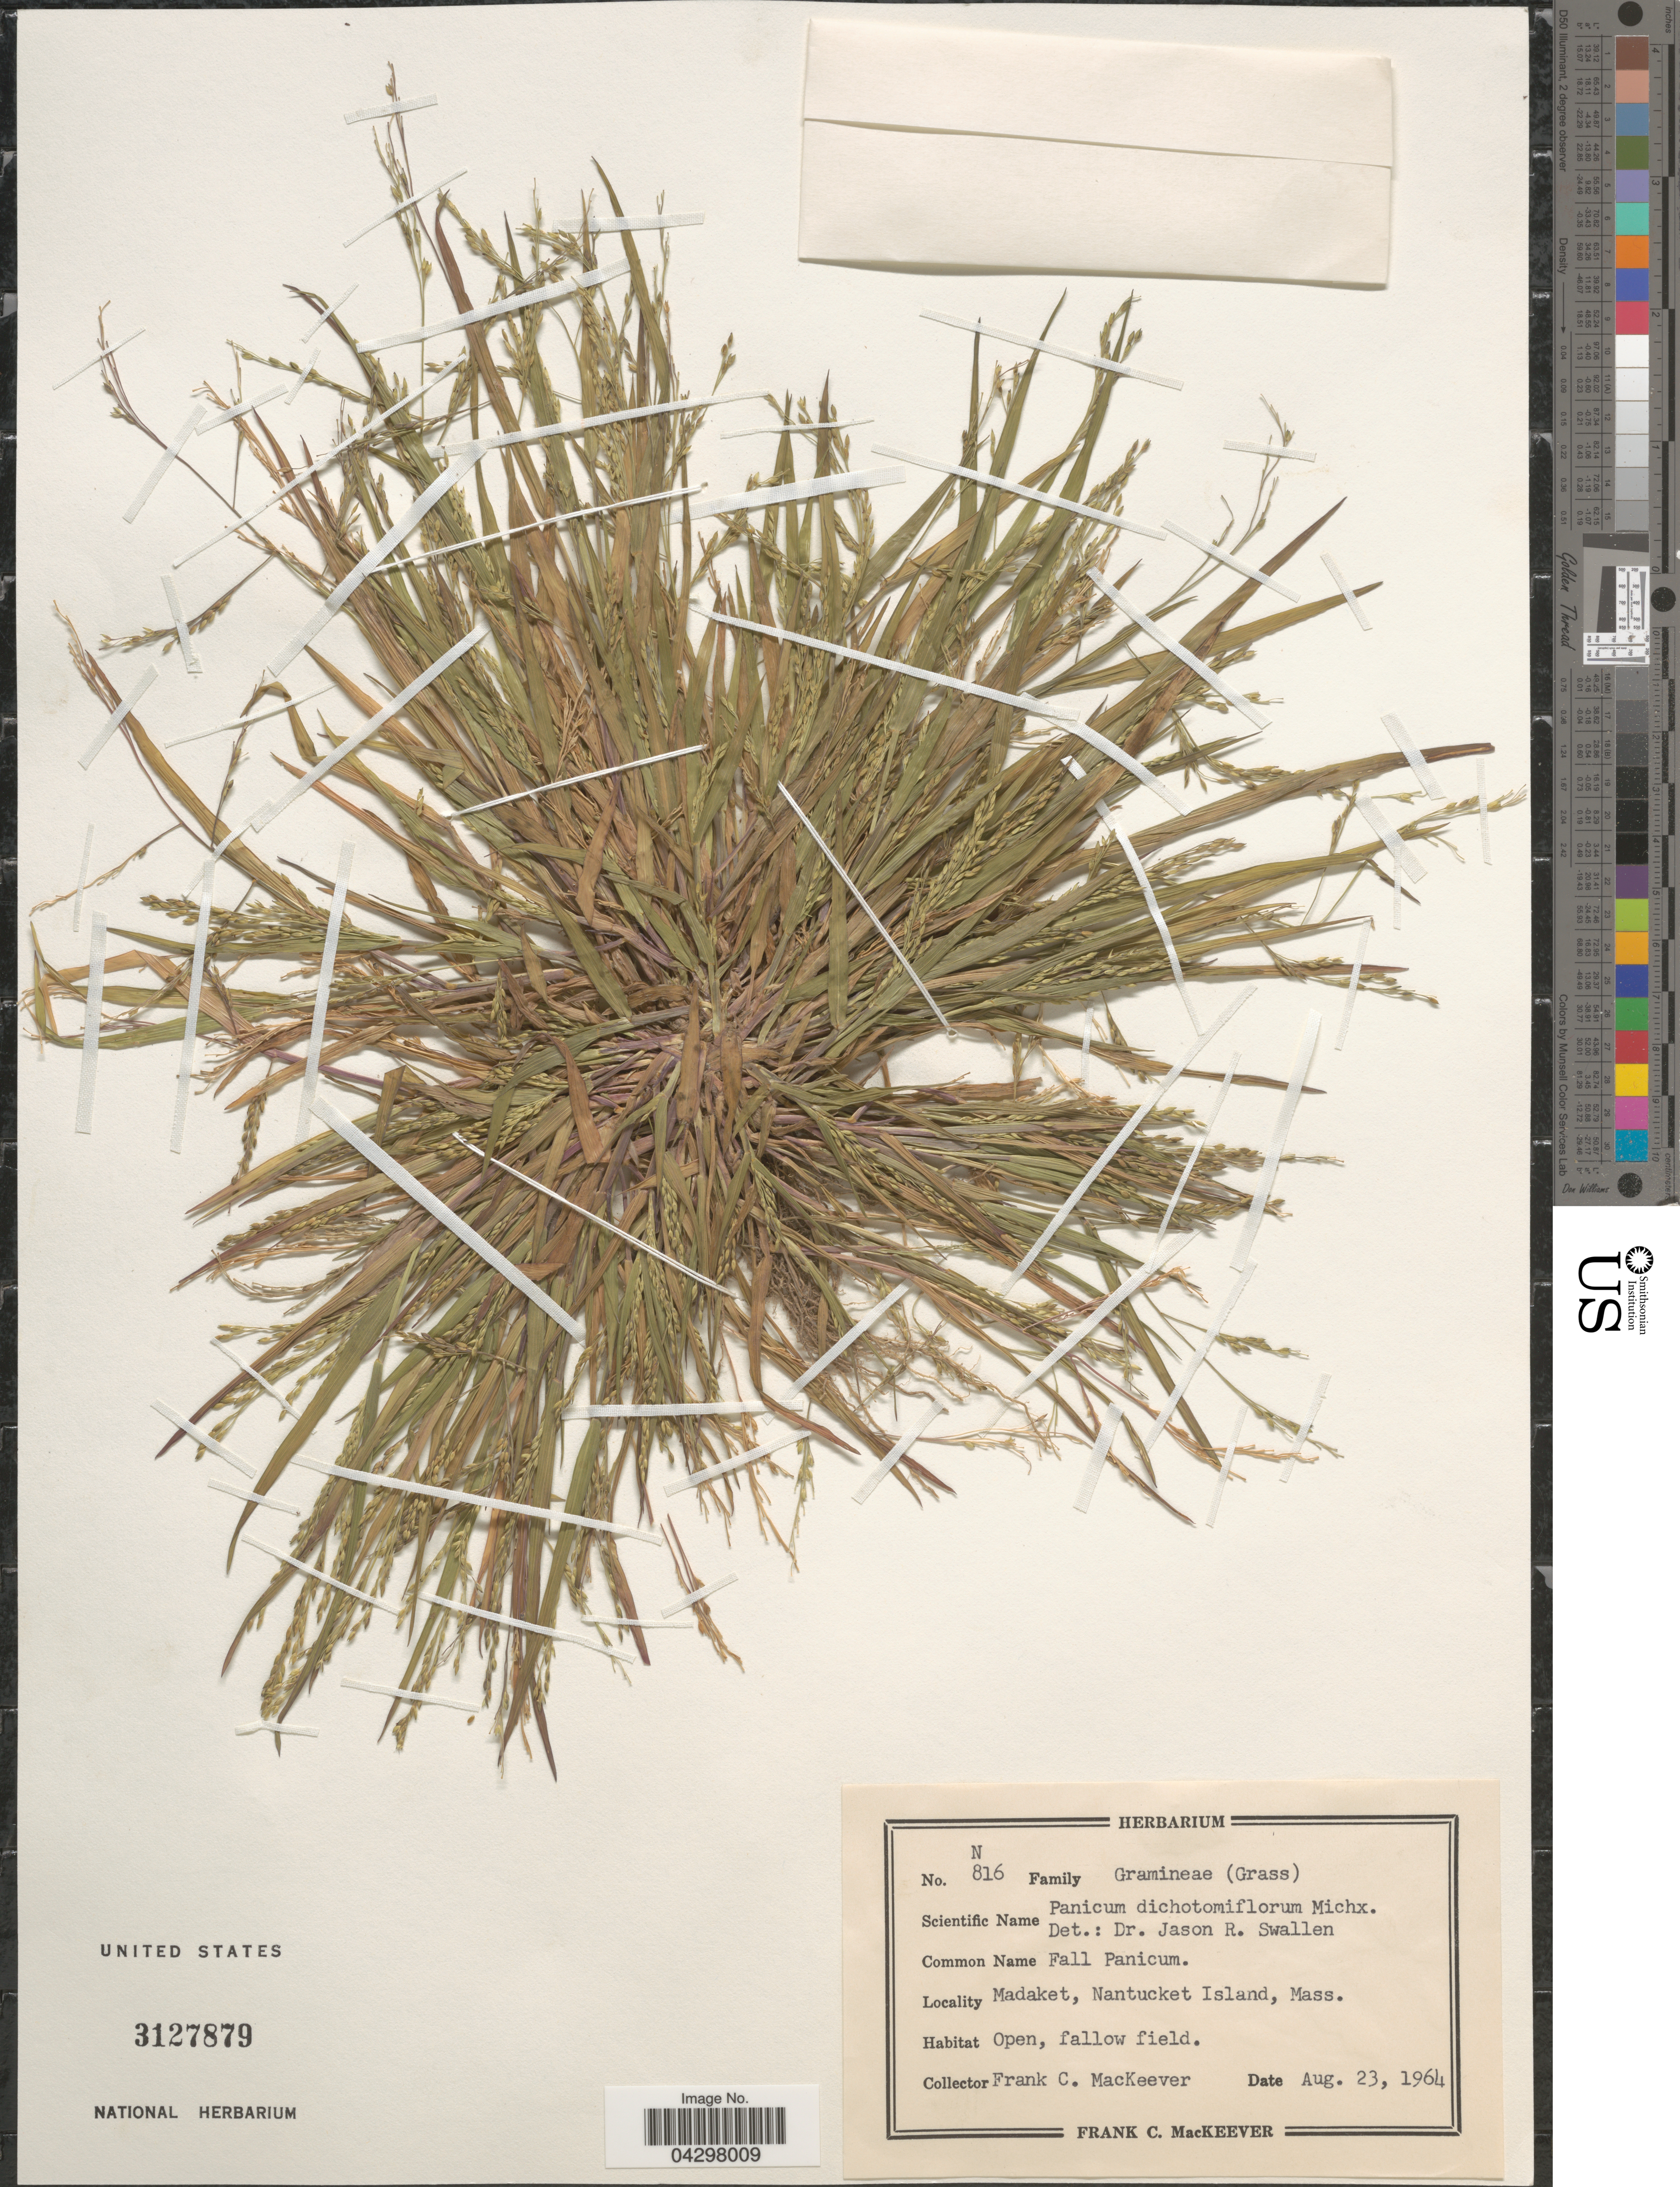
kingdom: Plantae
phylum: Tracheophyta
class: Liliopsida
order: Poales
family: Poaceae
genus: Panicum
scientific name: Panicum dichotomiflorum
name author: Michx.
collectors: F. C. MacKeever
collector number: N816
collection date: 1964-08-23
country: United States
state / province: Massachusetts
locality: Madaket, Nantucket Island.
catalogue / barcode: US 3127879